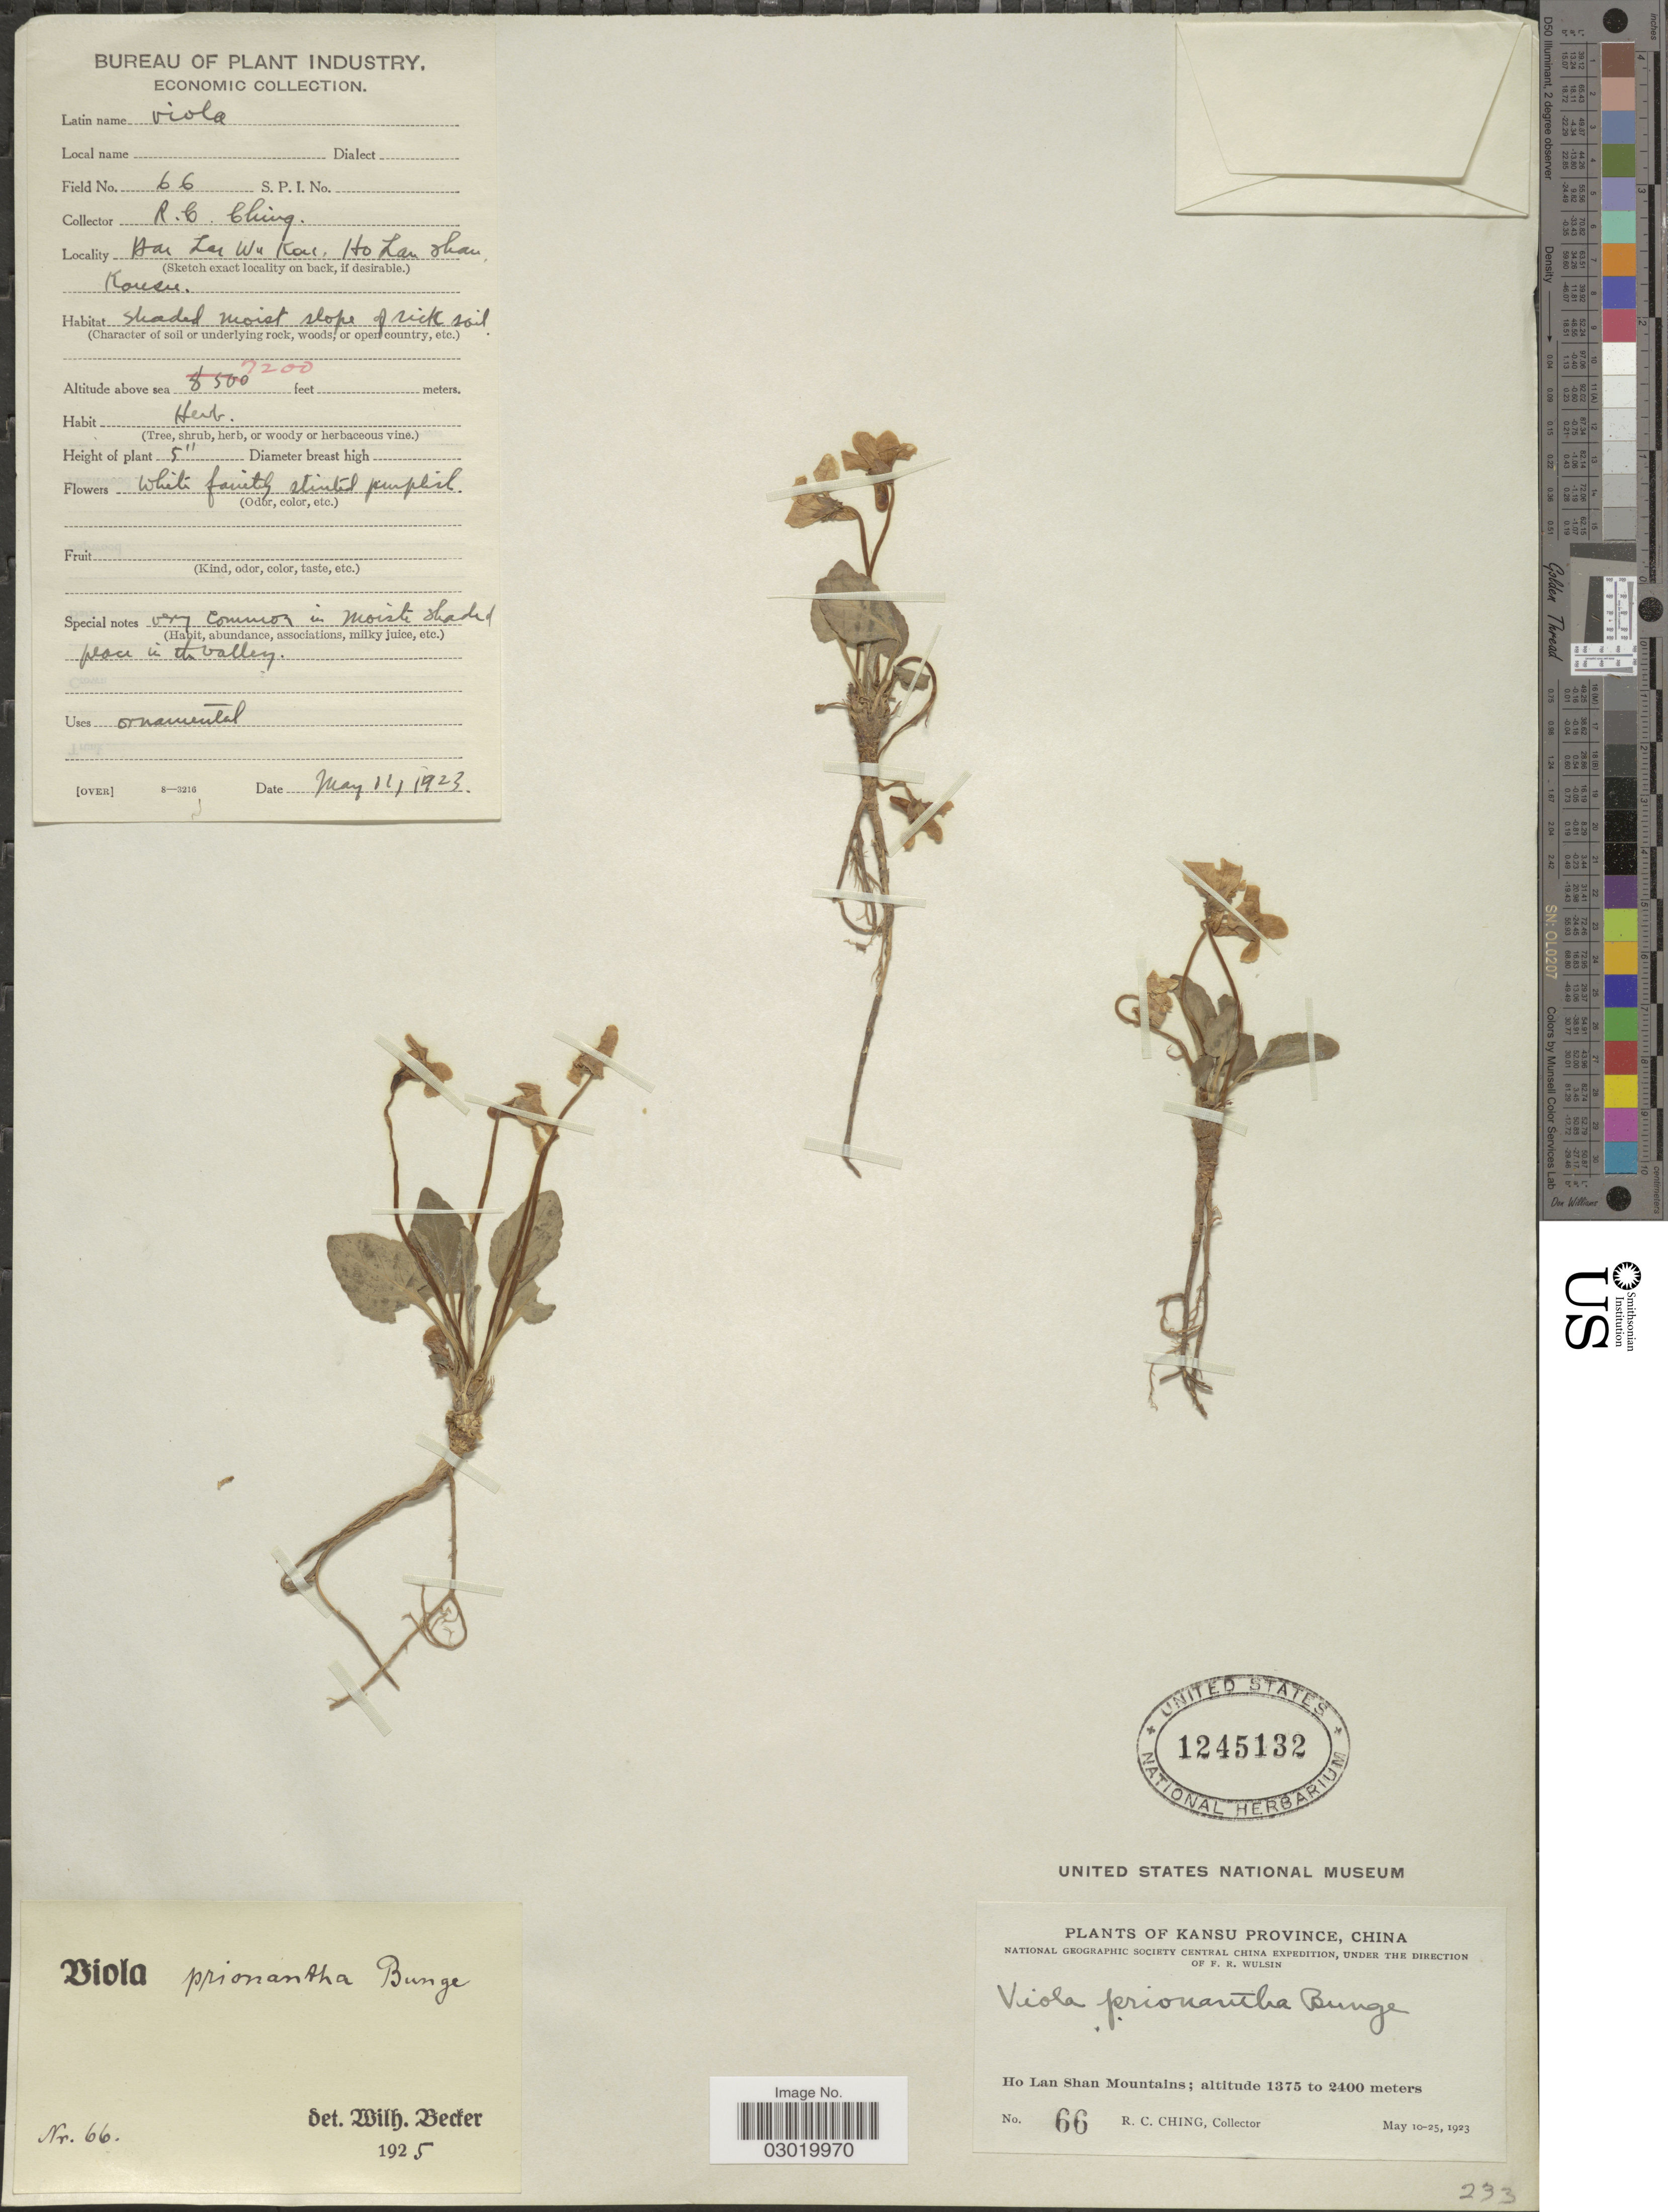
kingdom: Plantae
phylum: Tracheophyta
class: Magnoliopsida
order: Malpighiales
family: Violaceae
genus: Viola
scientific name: Viola prionantha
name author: Bunge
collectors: R. C. Ching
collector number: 66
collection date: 1923-05-11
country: China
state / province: Gansu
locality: Kansu Province. Ho Lan Shan Mountains. Gan Lar Wu Kou. [interpreted] Ho Lan Shan. Kansu.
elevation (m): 2195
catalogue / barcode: US 1245132